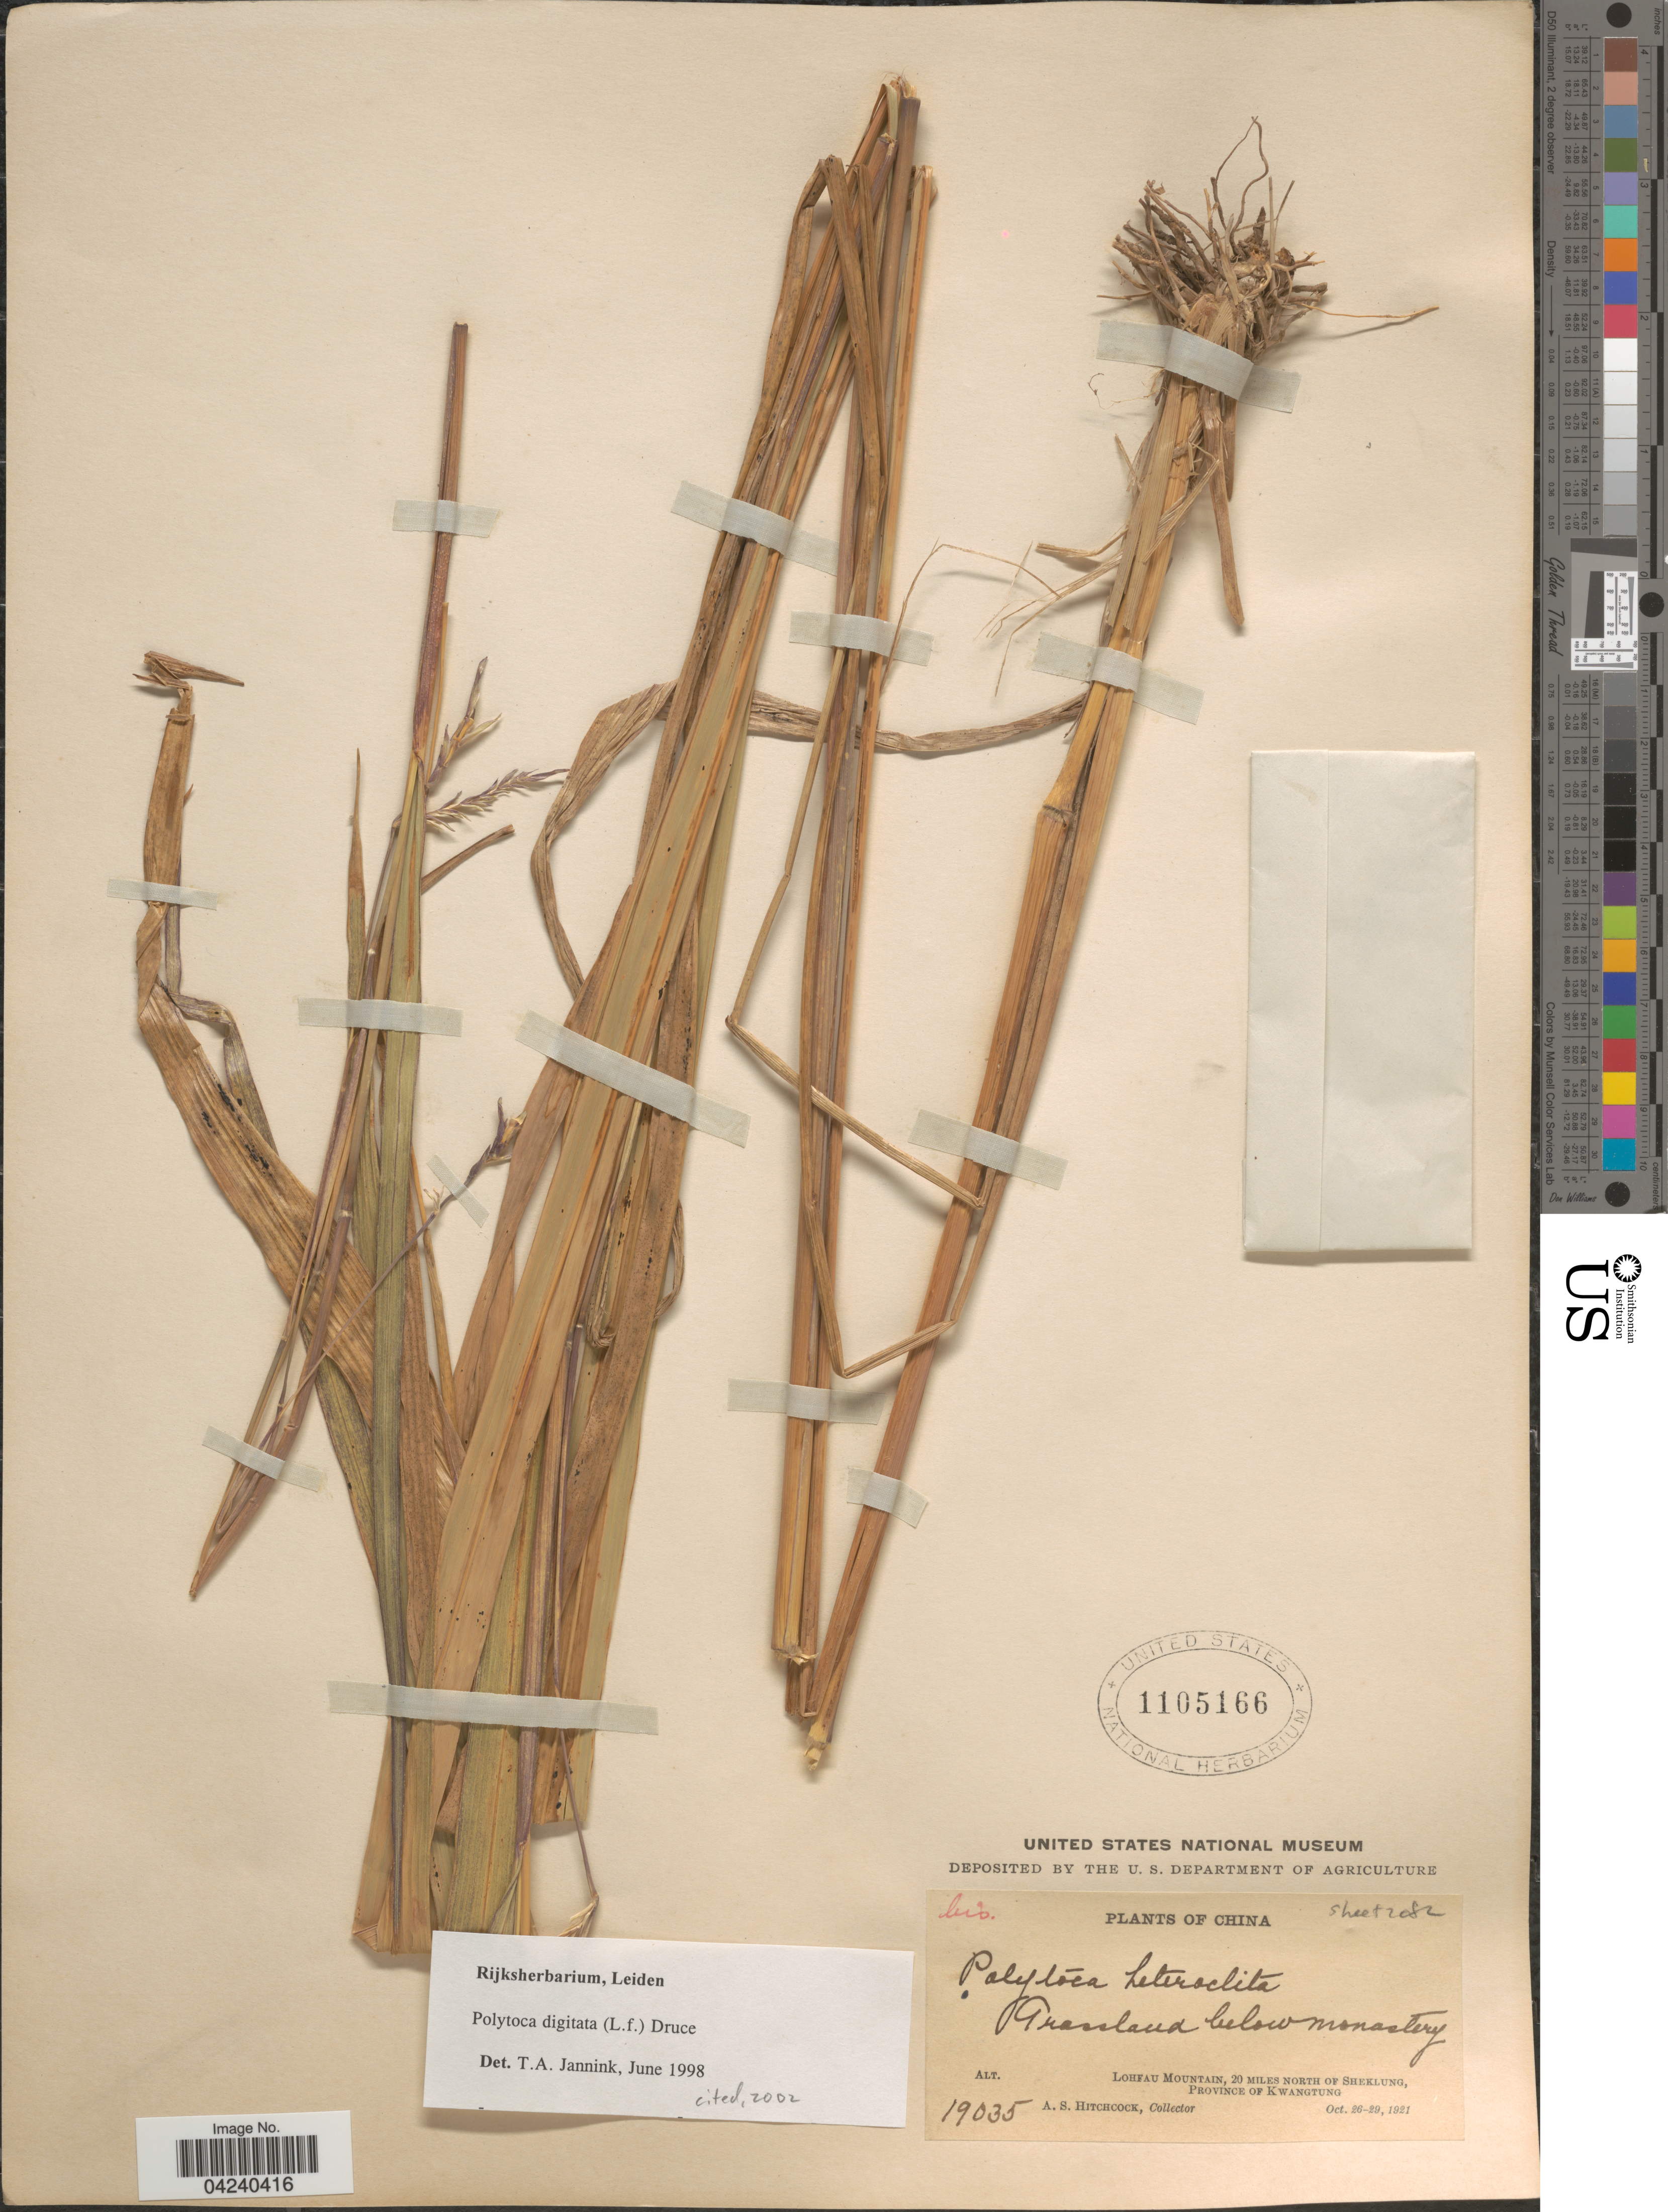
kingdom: Plantae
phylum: Tracheophyta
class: Liliopsida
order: Poales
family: Poaceae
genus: Polytoca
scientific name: Polytoca digitata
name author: (L. f.) Druce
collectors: A. S. Hitchcock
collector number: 19035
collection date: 1921-10-26/1921-10-29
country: China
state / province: Guangdong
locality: Grassland below monastery. Lohfau Mountain, 20 miles North of Sheklung, Province of Kwangtung.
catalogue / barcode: US 1105166